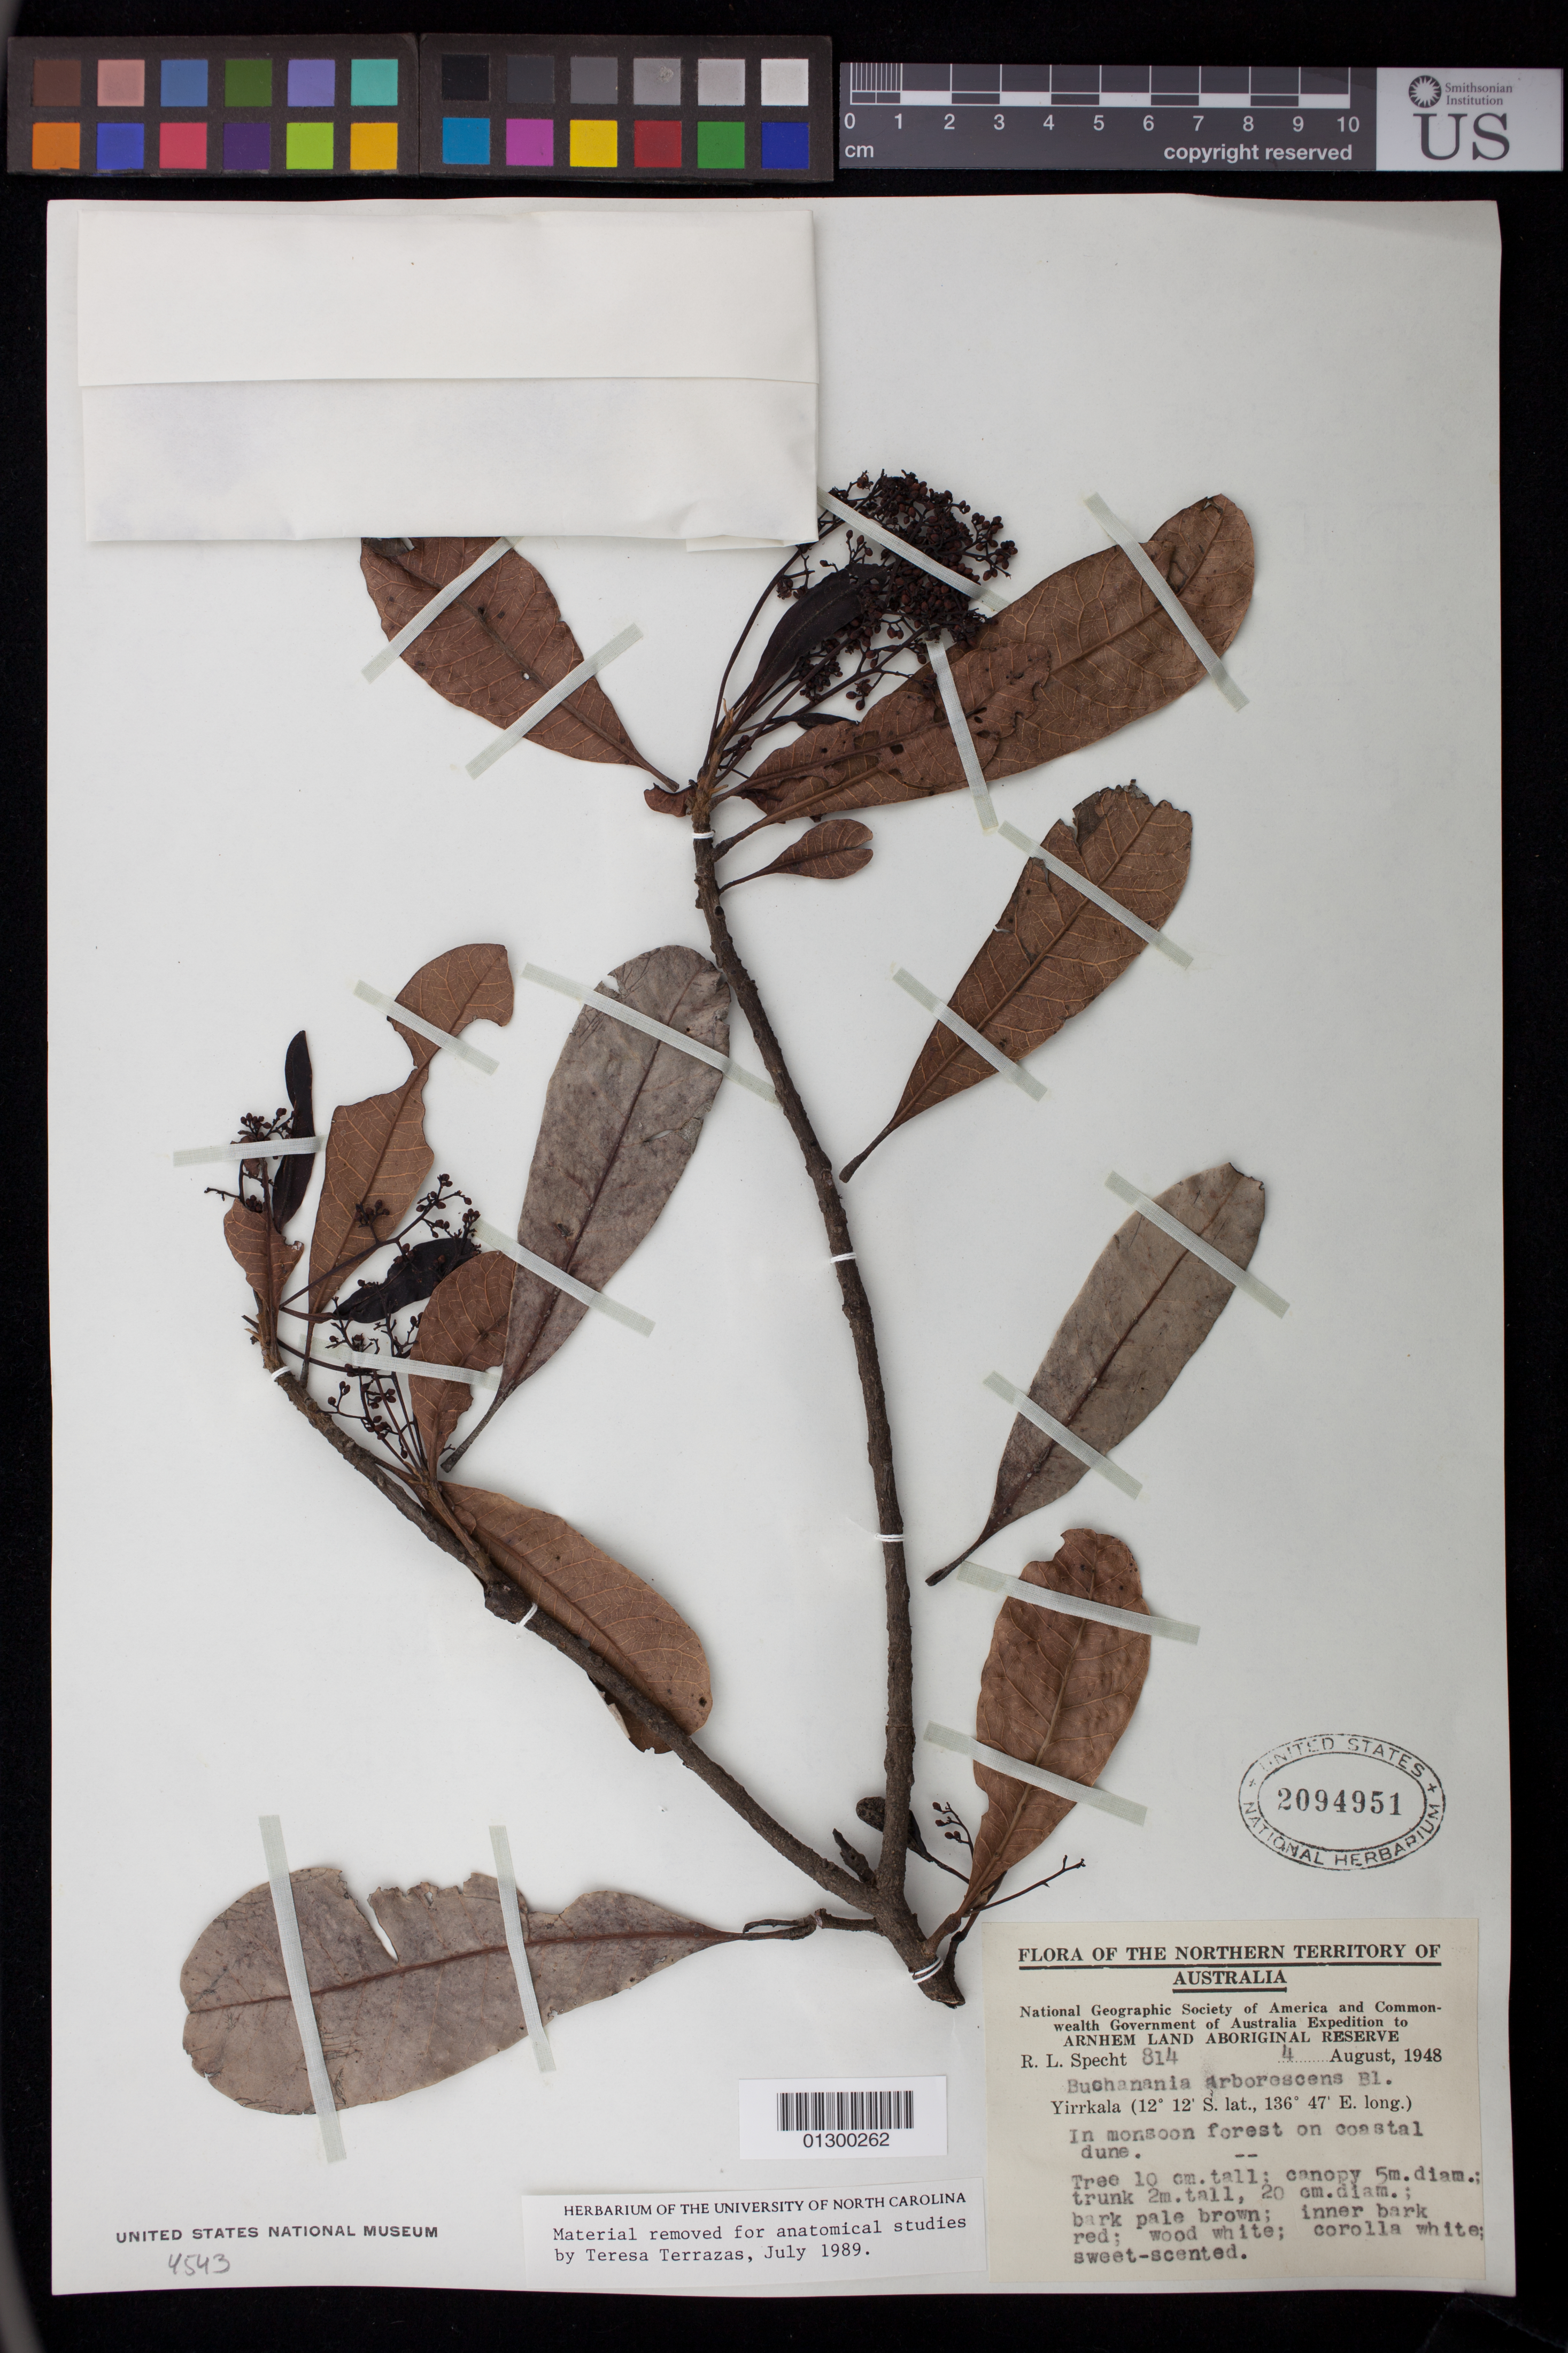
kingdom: Plantae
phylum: Tracheophyta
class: Magnoliopsida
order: Sapindales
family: Anacardiaceae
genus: Buchanania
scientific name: Buchanania arborescens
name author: (Blume) Blume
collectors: R. L. Specht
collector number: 814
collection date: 1948-08-04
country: Australia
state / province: Northern Territory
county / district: East Arnhem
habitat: In monsoon forest on coasral dune.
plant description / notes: Tree 10 cm. tall; canopy 5 m. diam.; trunk 2 m. tall, 20 cm. diam.; bark pale brown; inner bark red; wood white; corolla white; sweet-scented.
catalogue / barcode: US 2094951